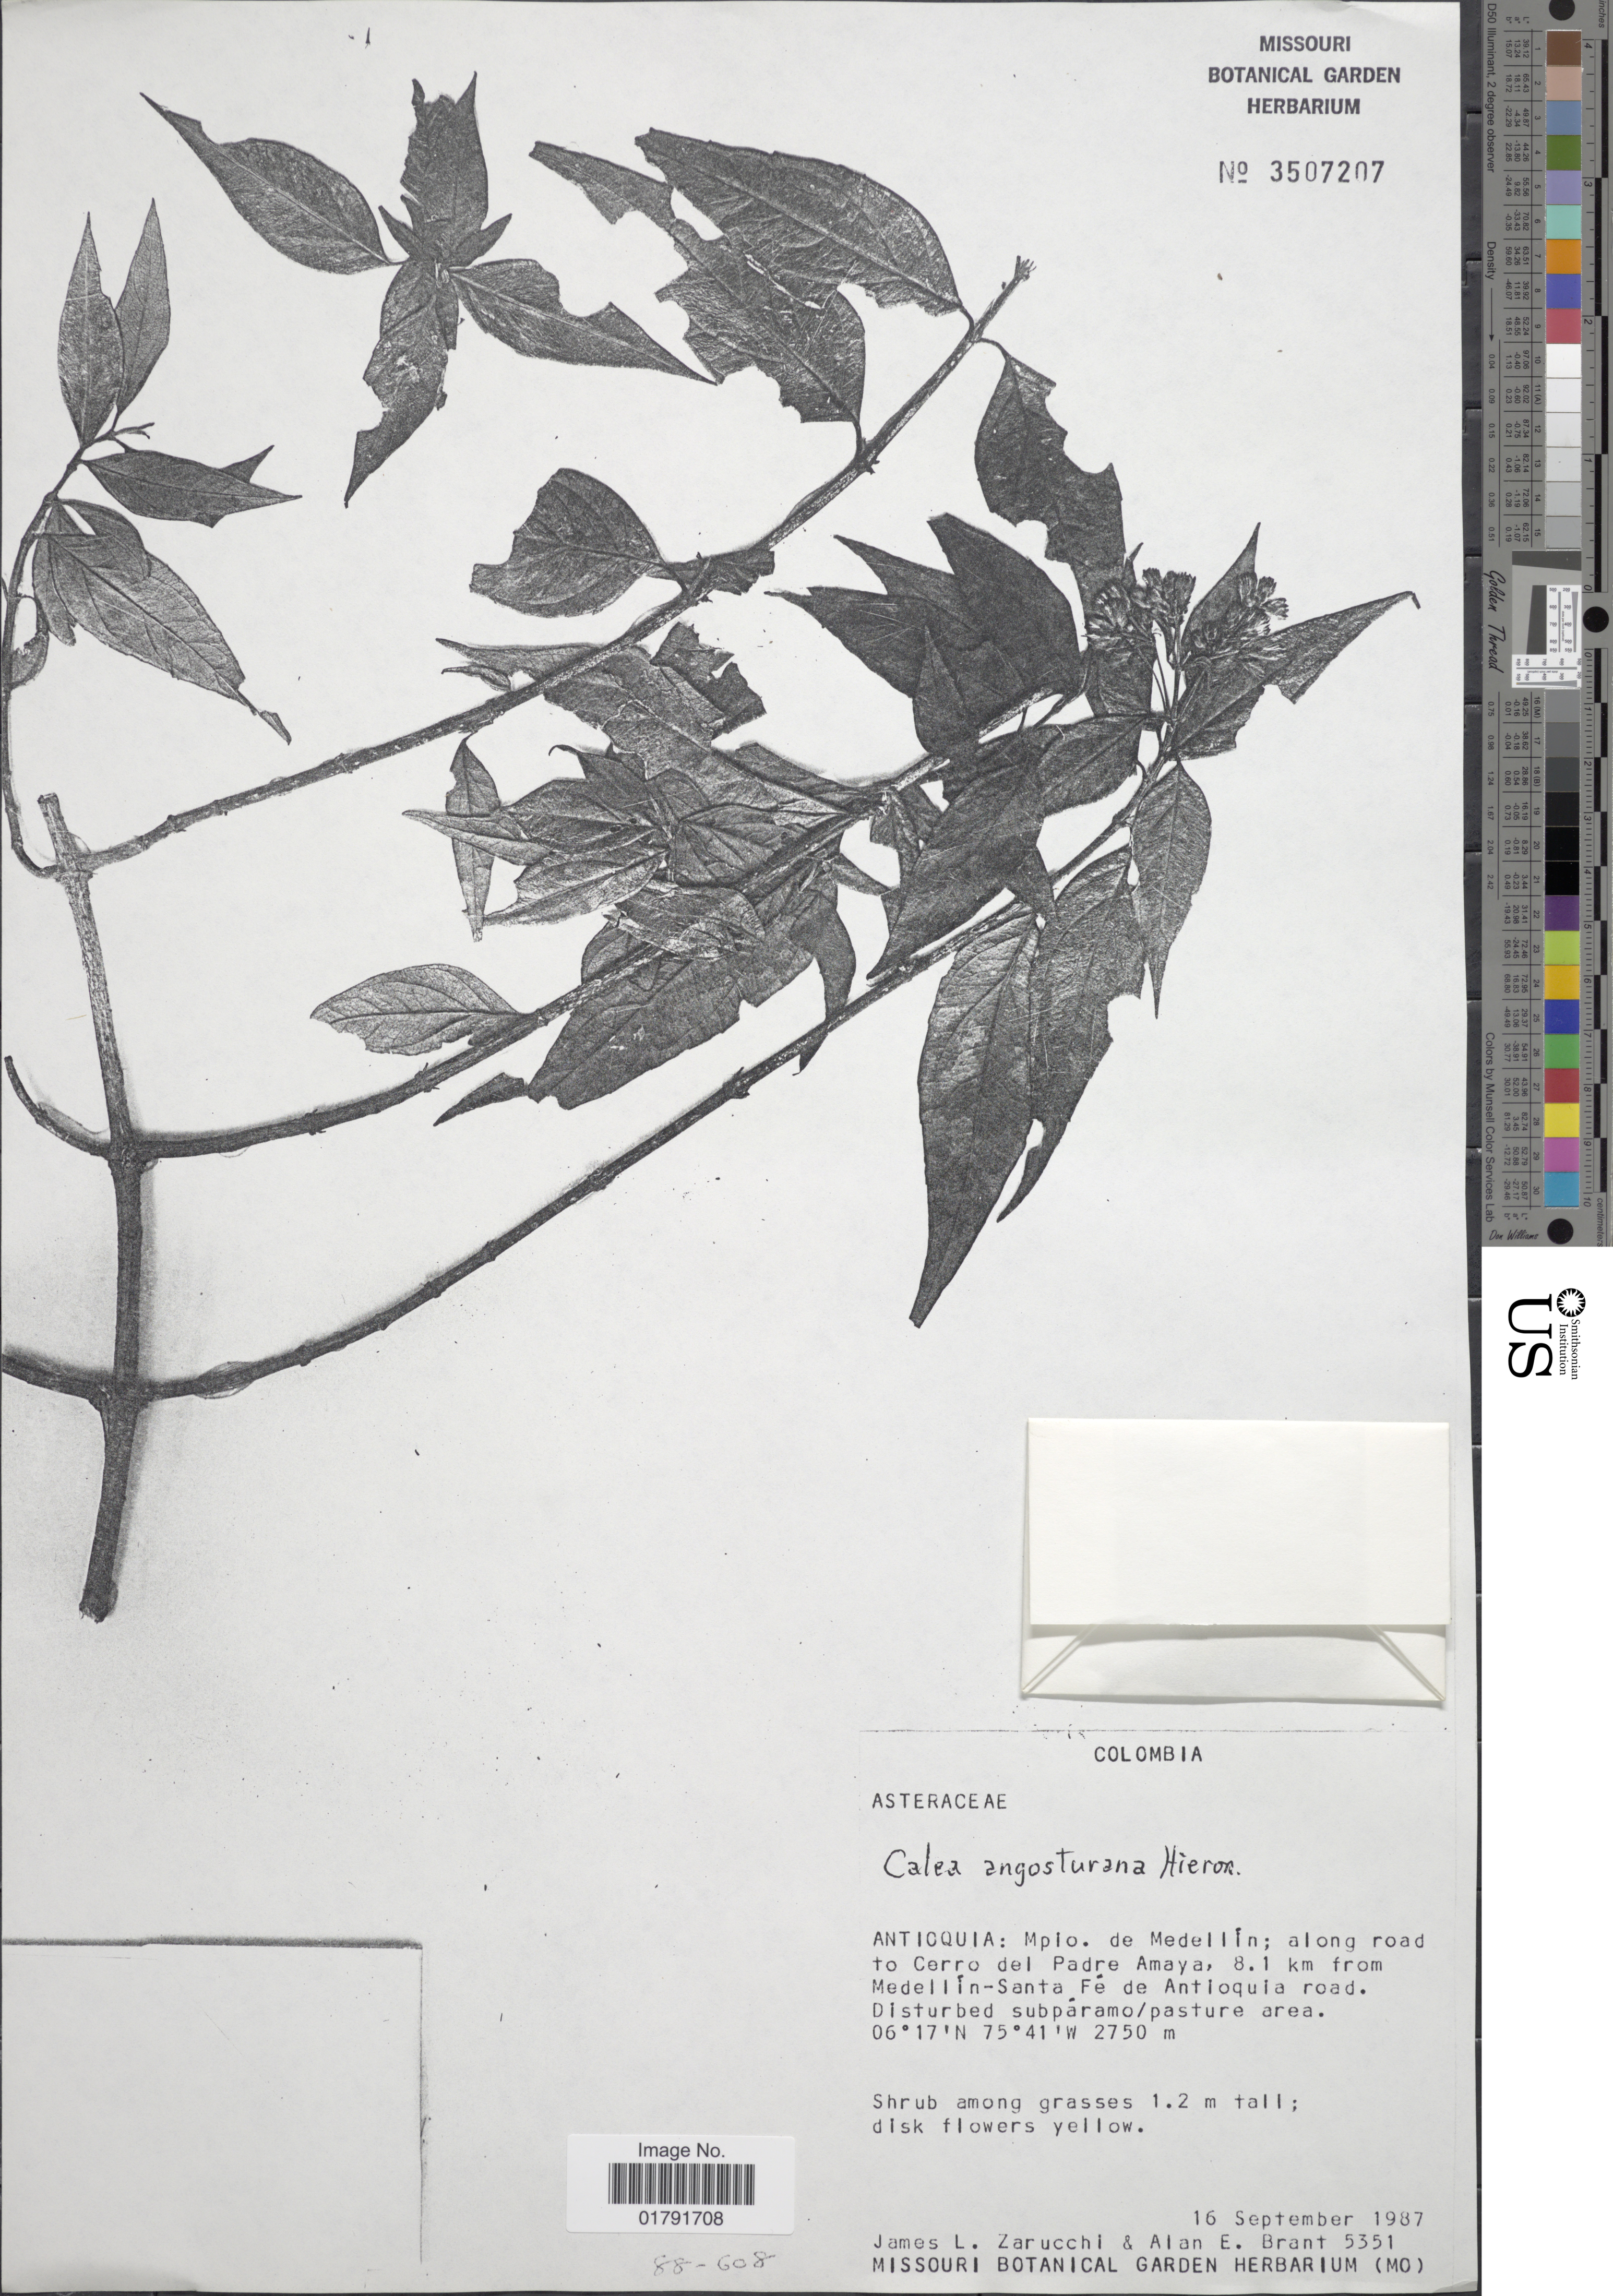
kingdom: Plantae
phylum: Tracheophyta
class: Magnoliopsida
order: Asterales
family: Asteraceae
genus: Calea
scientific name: Calea angosturana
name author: Hieron.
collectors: J. L. Zarucchi & A. Brant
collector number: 5351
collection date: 1987-09-16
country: Colombia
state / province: Antioquia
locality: Mpio. de Medellin; along road to Cerro del Padre Amaya, 8.1 km from Medellin-Santa Fe de Antioquia road, disturbed subparamo/pasture area.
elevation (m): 2750